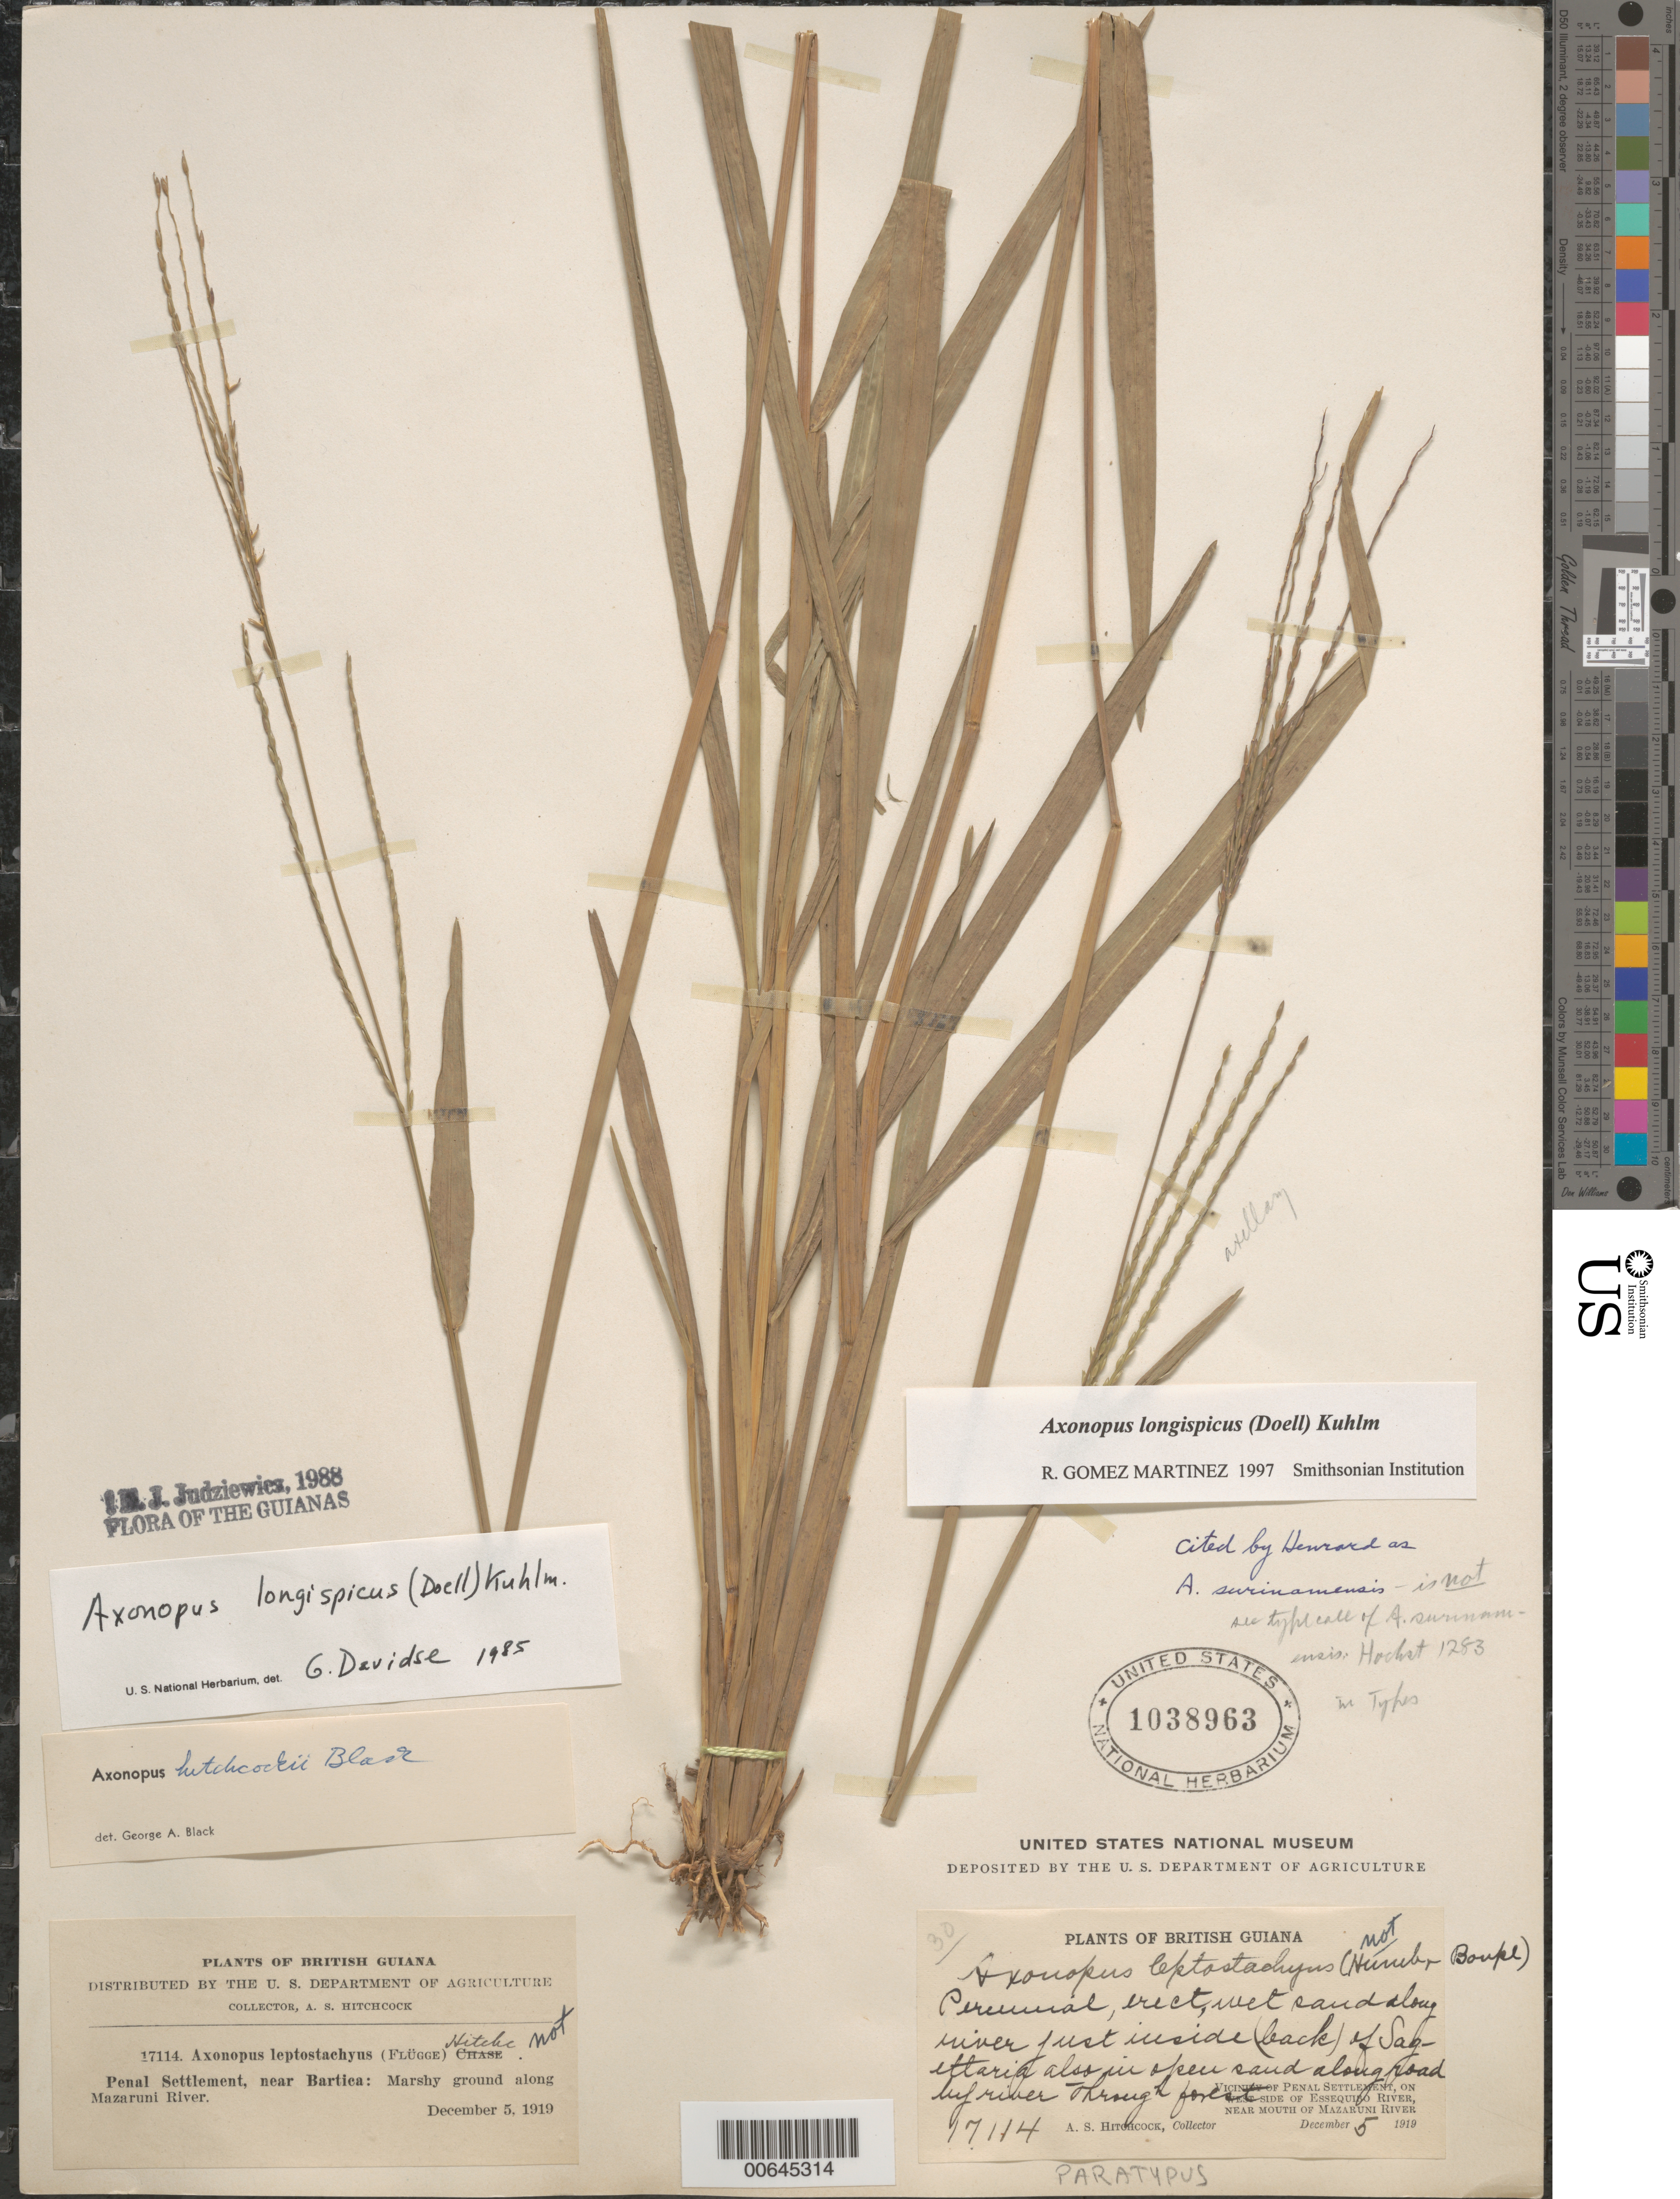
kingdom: Plantae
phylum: Tracheophyta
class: Liliopsida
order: Poales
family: Poaceae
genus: Axonopus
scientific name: Axonopus longispicus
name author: (Döll) Kuhlm.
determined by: Judziewicz, E. J.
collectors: A. S. Hitchcock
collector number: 17114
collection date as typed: Dec. 3-9, 1919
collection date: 1919-12-03/1919-12-09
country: Guyana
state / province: Cuyuni-Mazaruni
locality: Penal Settlement, on W side of Essequibo River, near mouth of Mazaruni River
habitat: Wet sand along river just inside (back) of Sagittaria, also in open sand along road by river through forest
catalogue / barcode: US 1038963